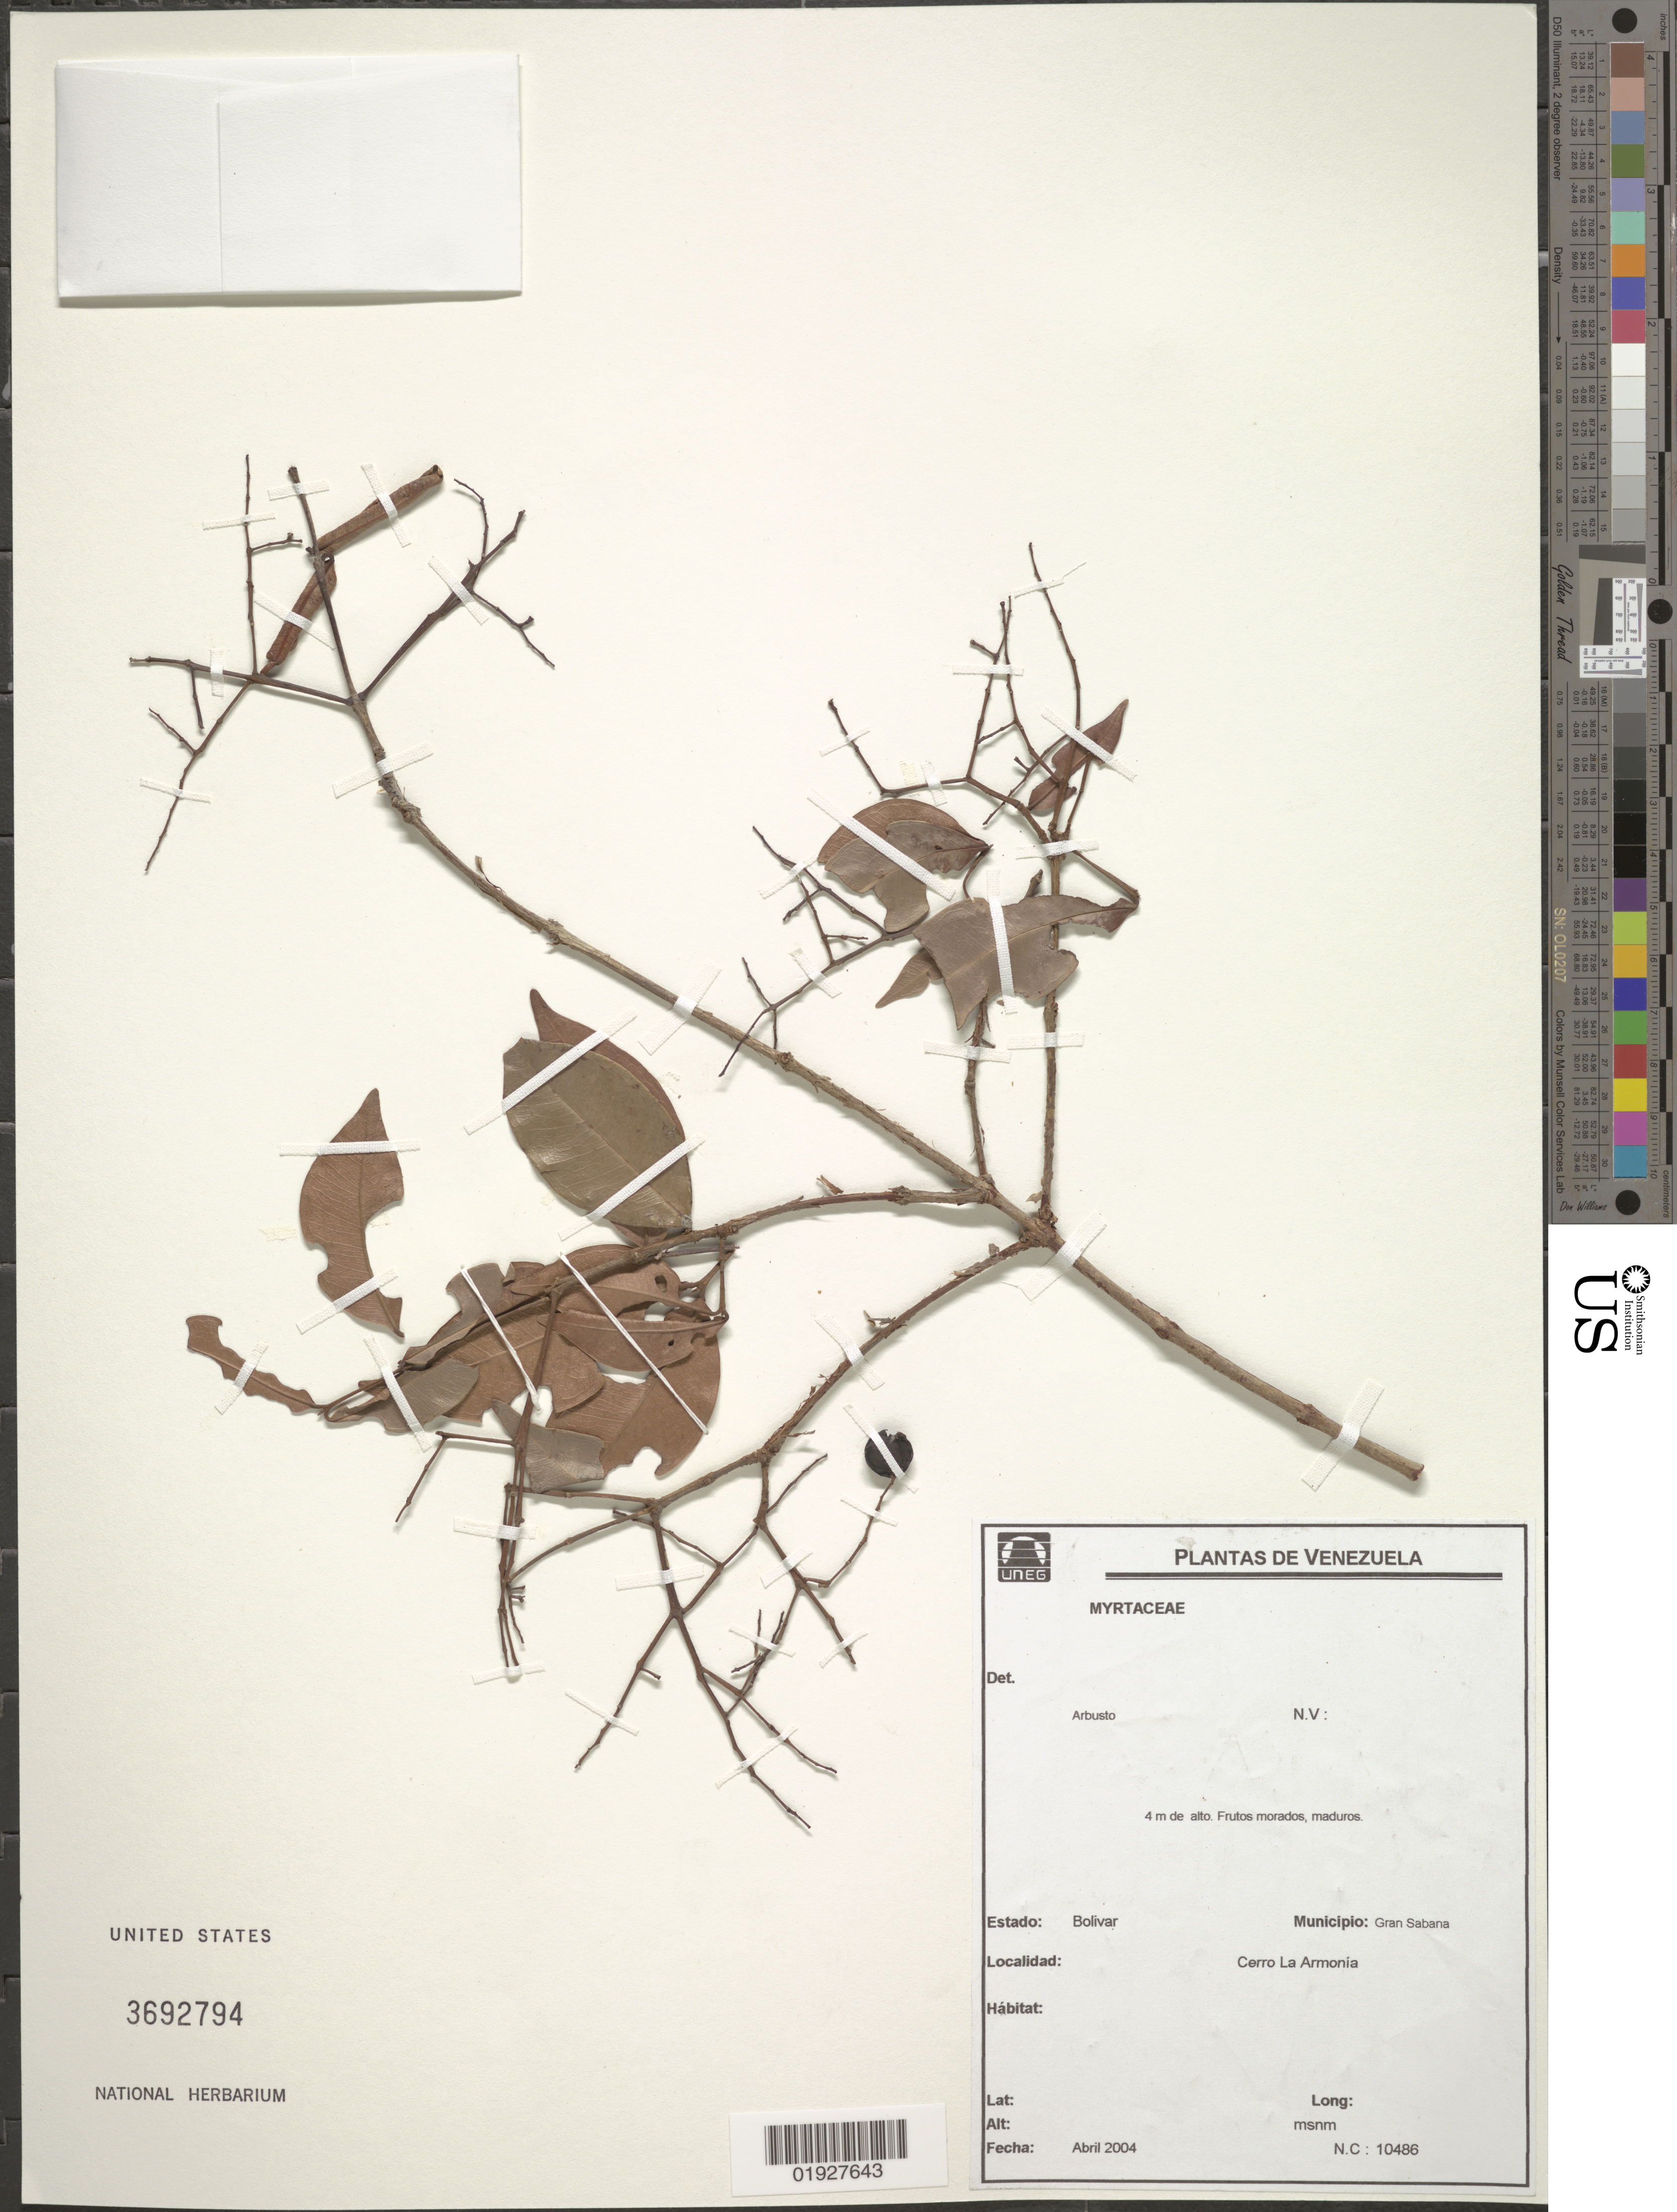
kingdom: Plantae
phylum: Tracheophyta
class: Magnoliopsida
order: Myrtales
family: Myrtaceae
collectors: unk.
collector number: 10486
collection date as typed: Apr 2004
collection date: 2004-04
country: Venezuela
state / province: Bolivar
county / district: Gran Sabana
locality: Cerro La Armonia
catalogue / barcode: US 3692794